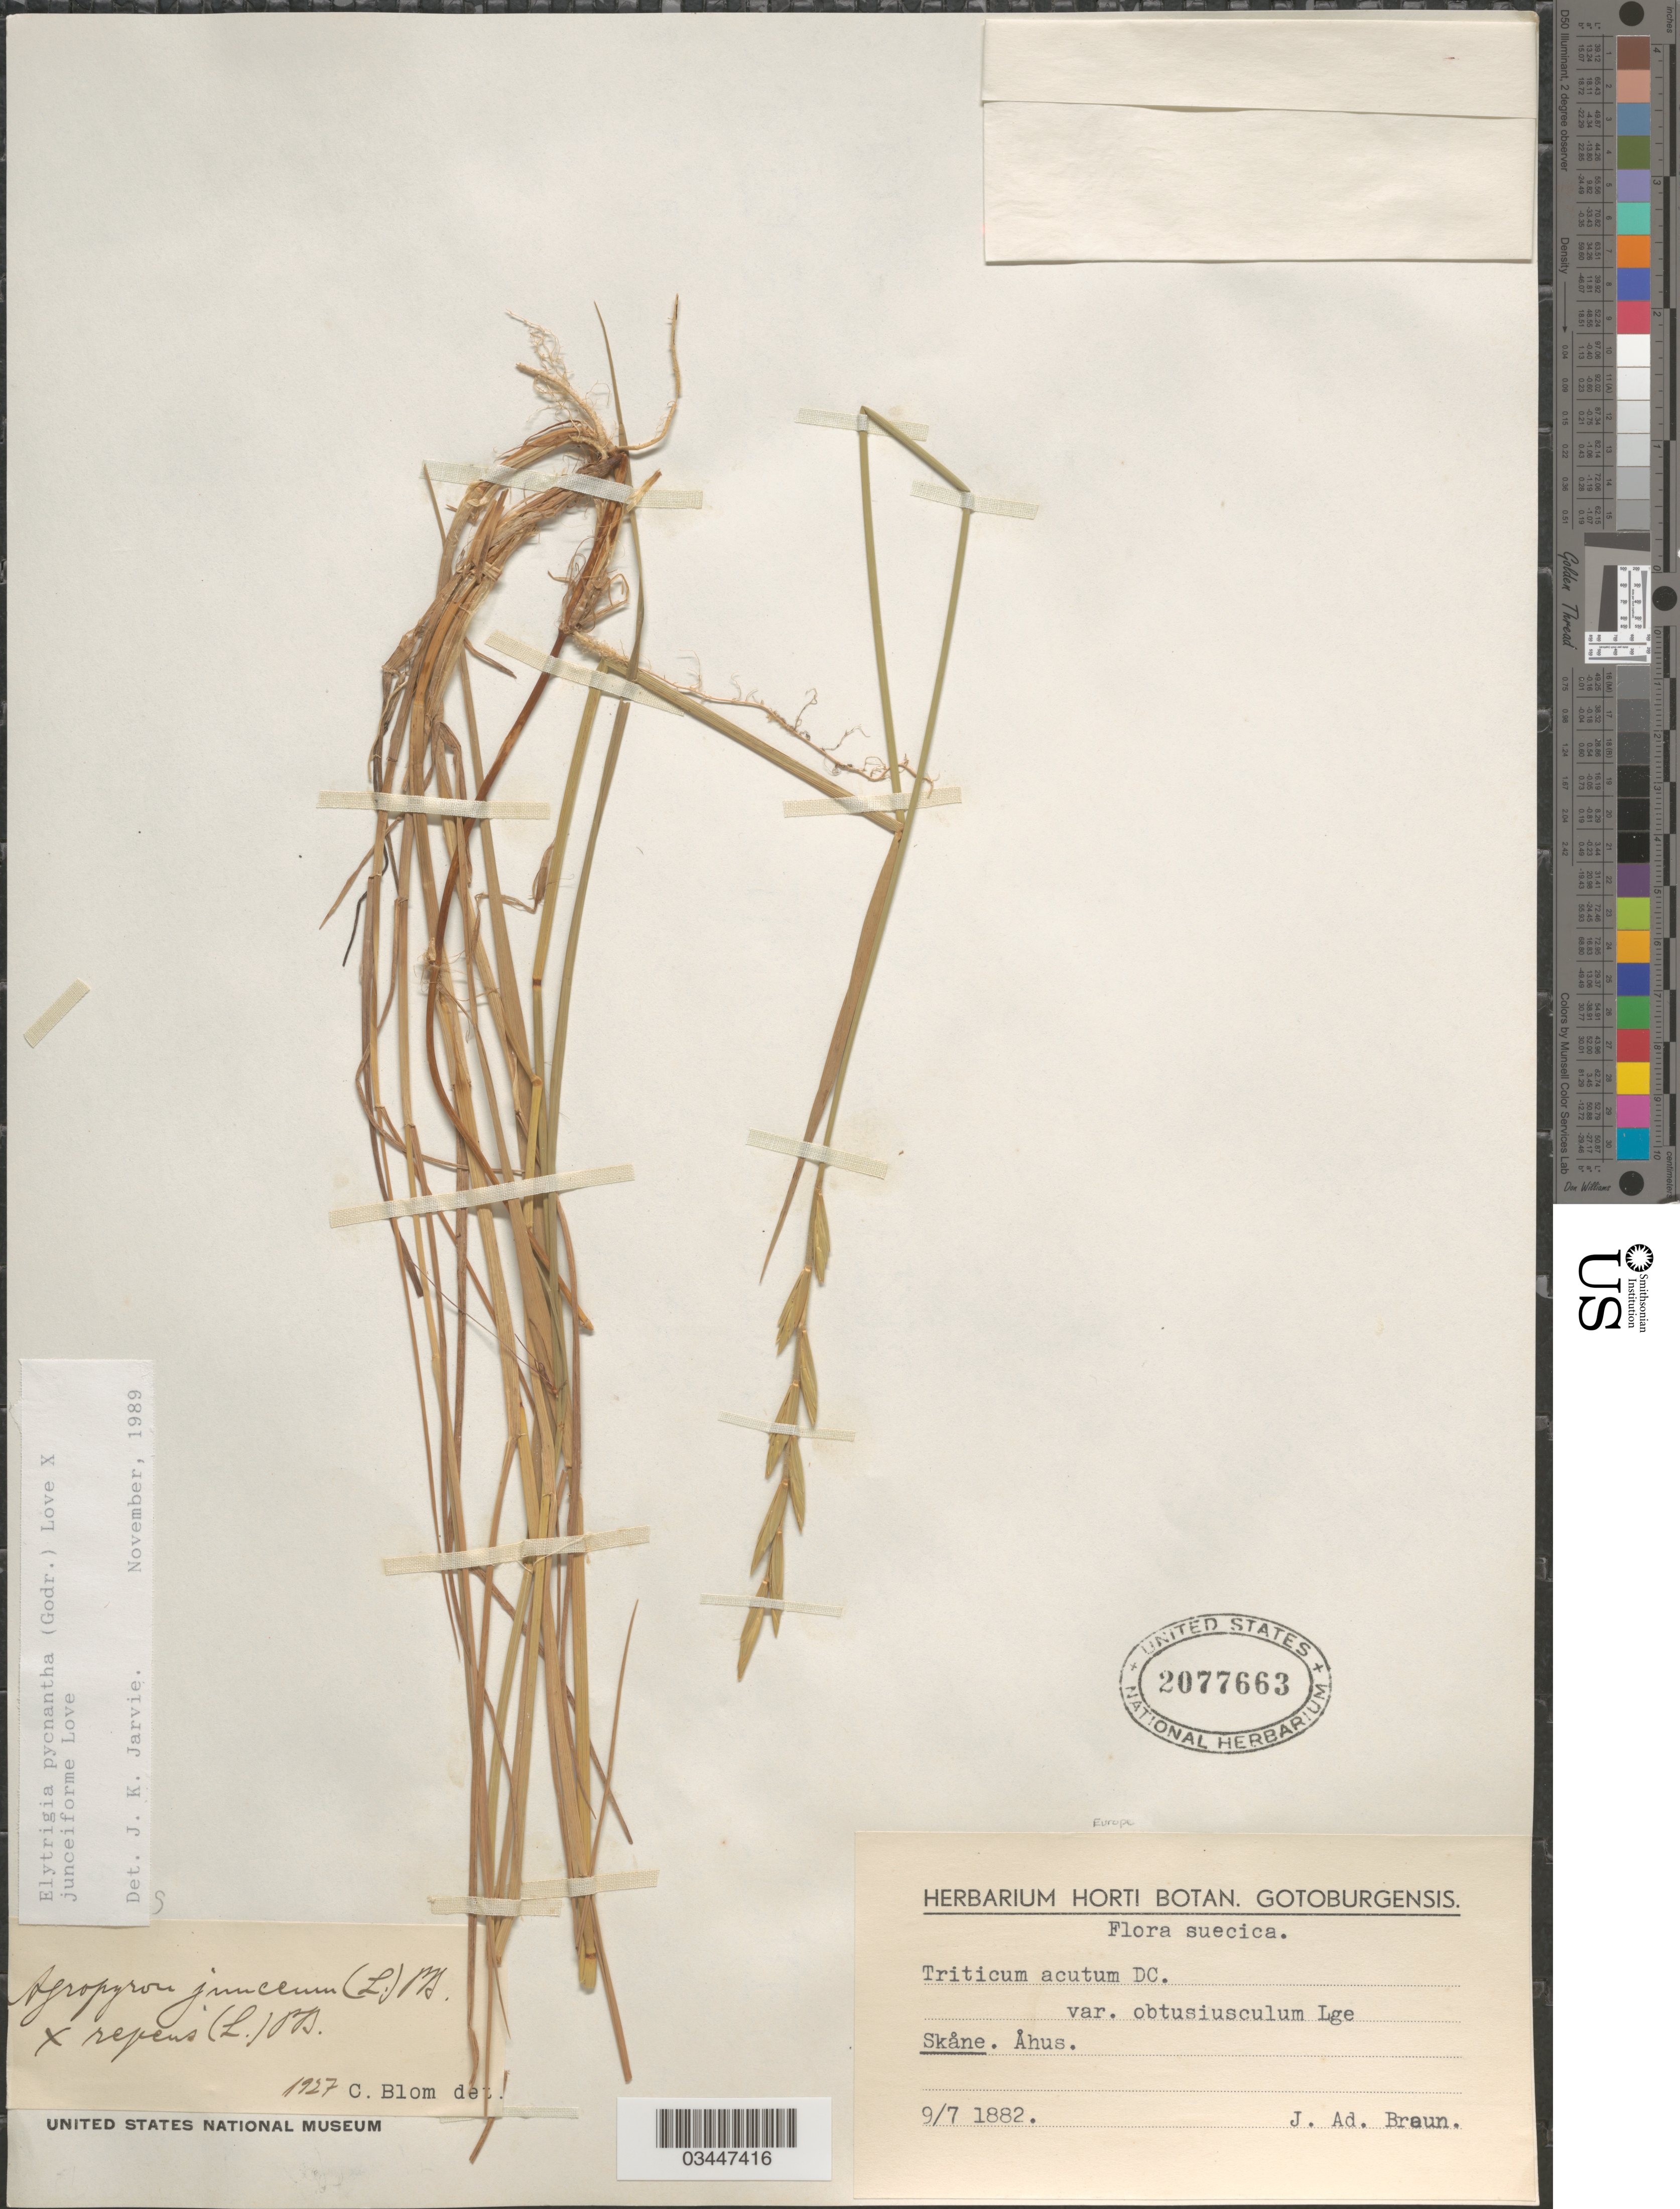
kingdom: Plantae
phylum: Tracheophyta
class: Liliopsida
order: Poales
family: Poaceae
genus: Thinopyrum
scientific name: Thinopyrum pycnanthum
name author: (Godr.) Barkworth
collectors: J. A. Braun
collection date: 1882-07-09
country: Sweden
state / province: Skåne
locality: Suecica. Åhus.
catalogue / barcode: US 2077663